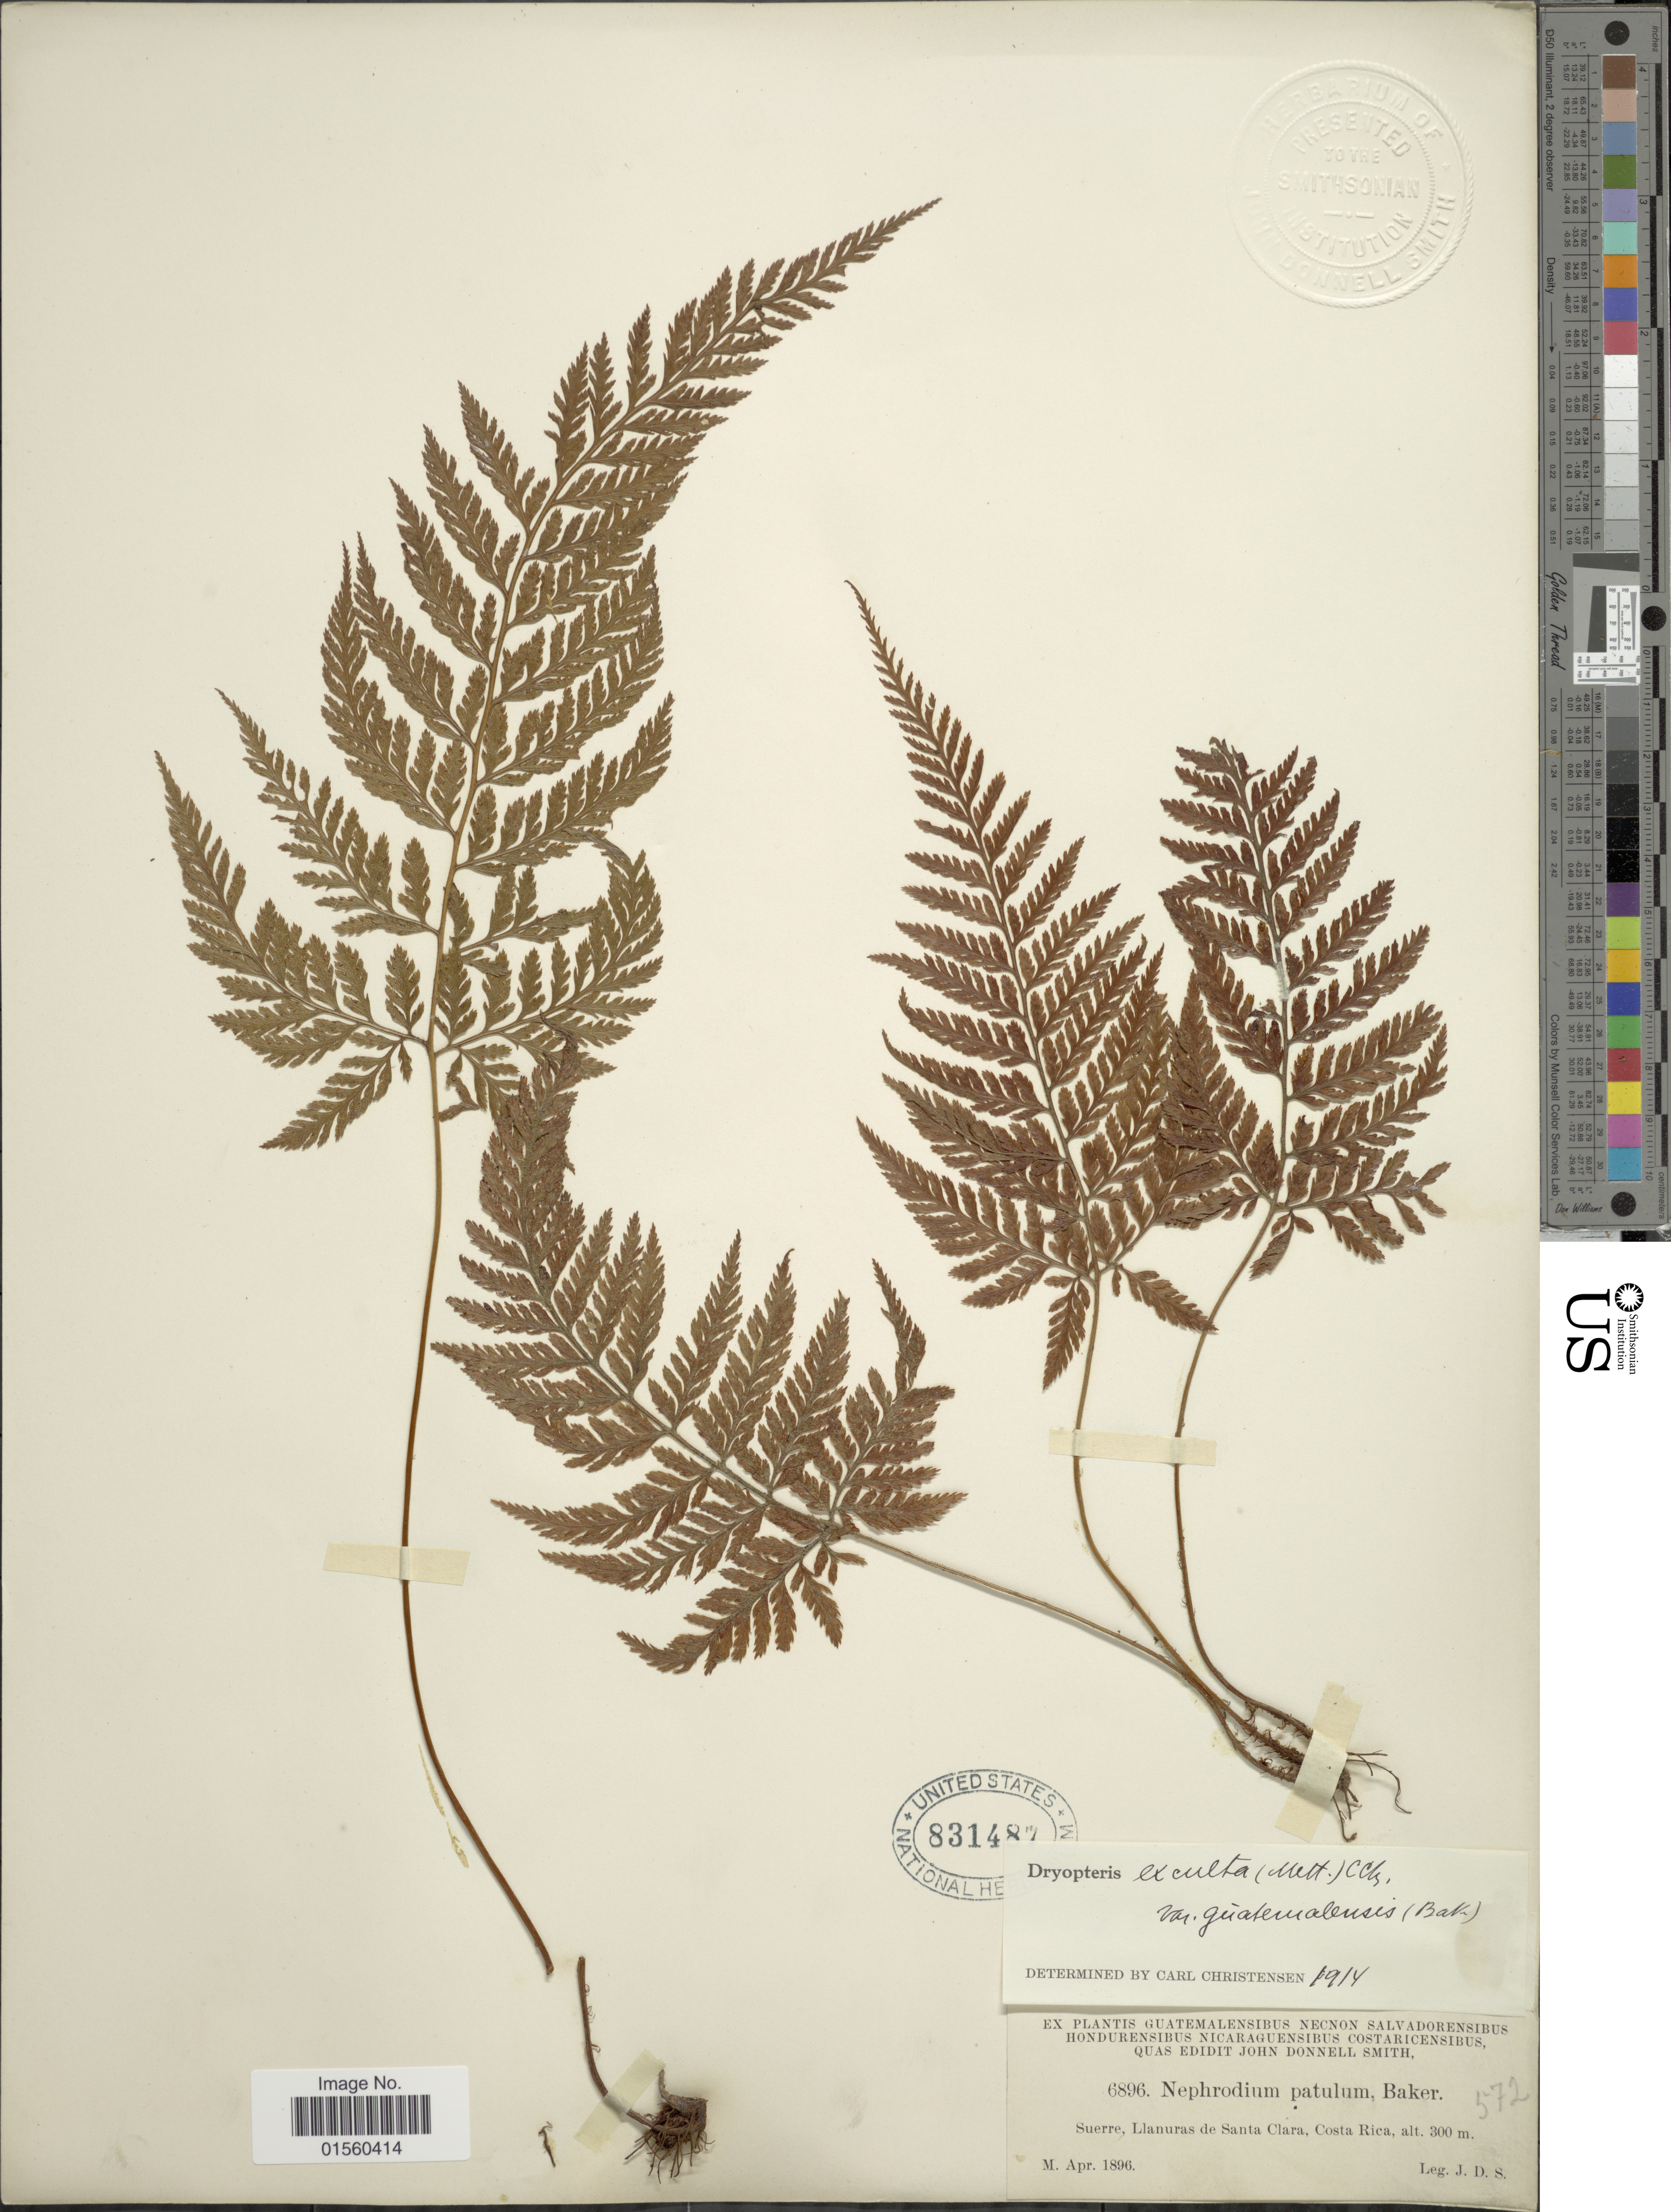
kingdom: Plantae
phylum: Tracheophyta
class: Polypodiopsida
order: Polypodiales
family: Dryopteridaceae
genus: Parapolystichum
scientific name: Parapolystichum excultum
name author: (Mett.) Labiak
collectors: J. Donnell Smith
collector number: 6896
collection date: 1896-04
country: Costa Rica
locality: Suerre, Llanuras de Santa Clara, Costa Rica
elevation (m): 300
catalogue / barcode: US 831487